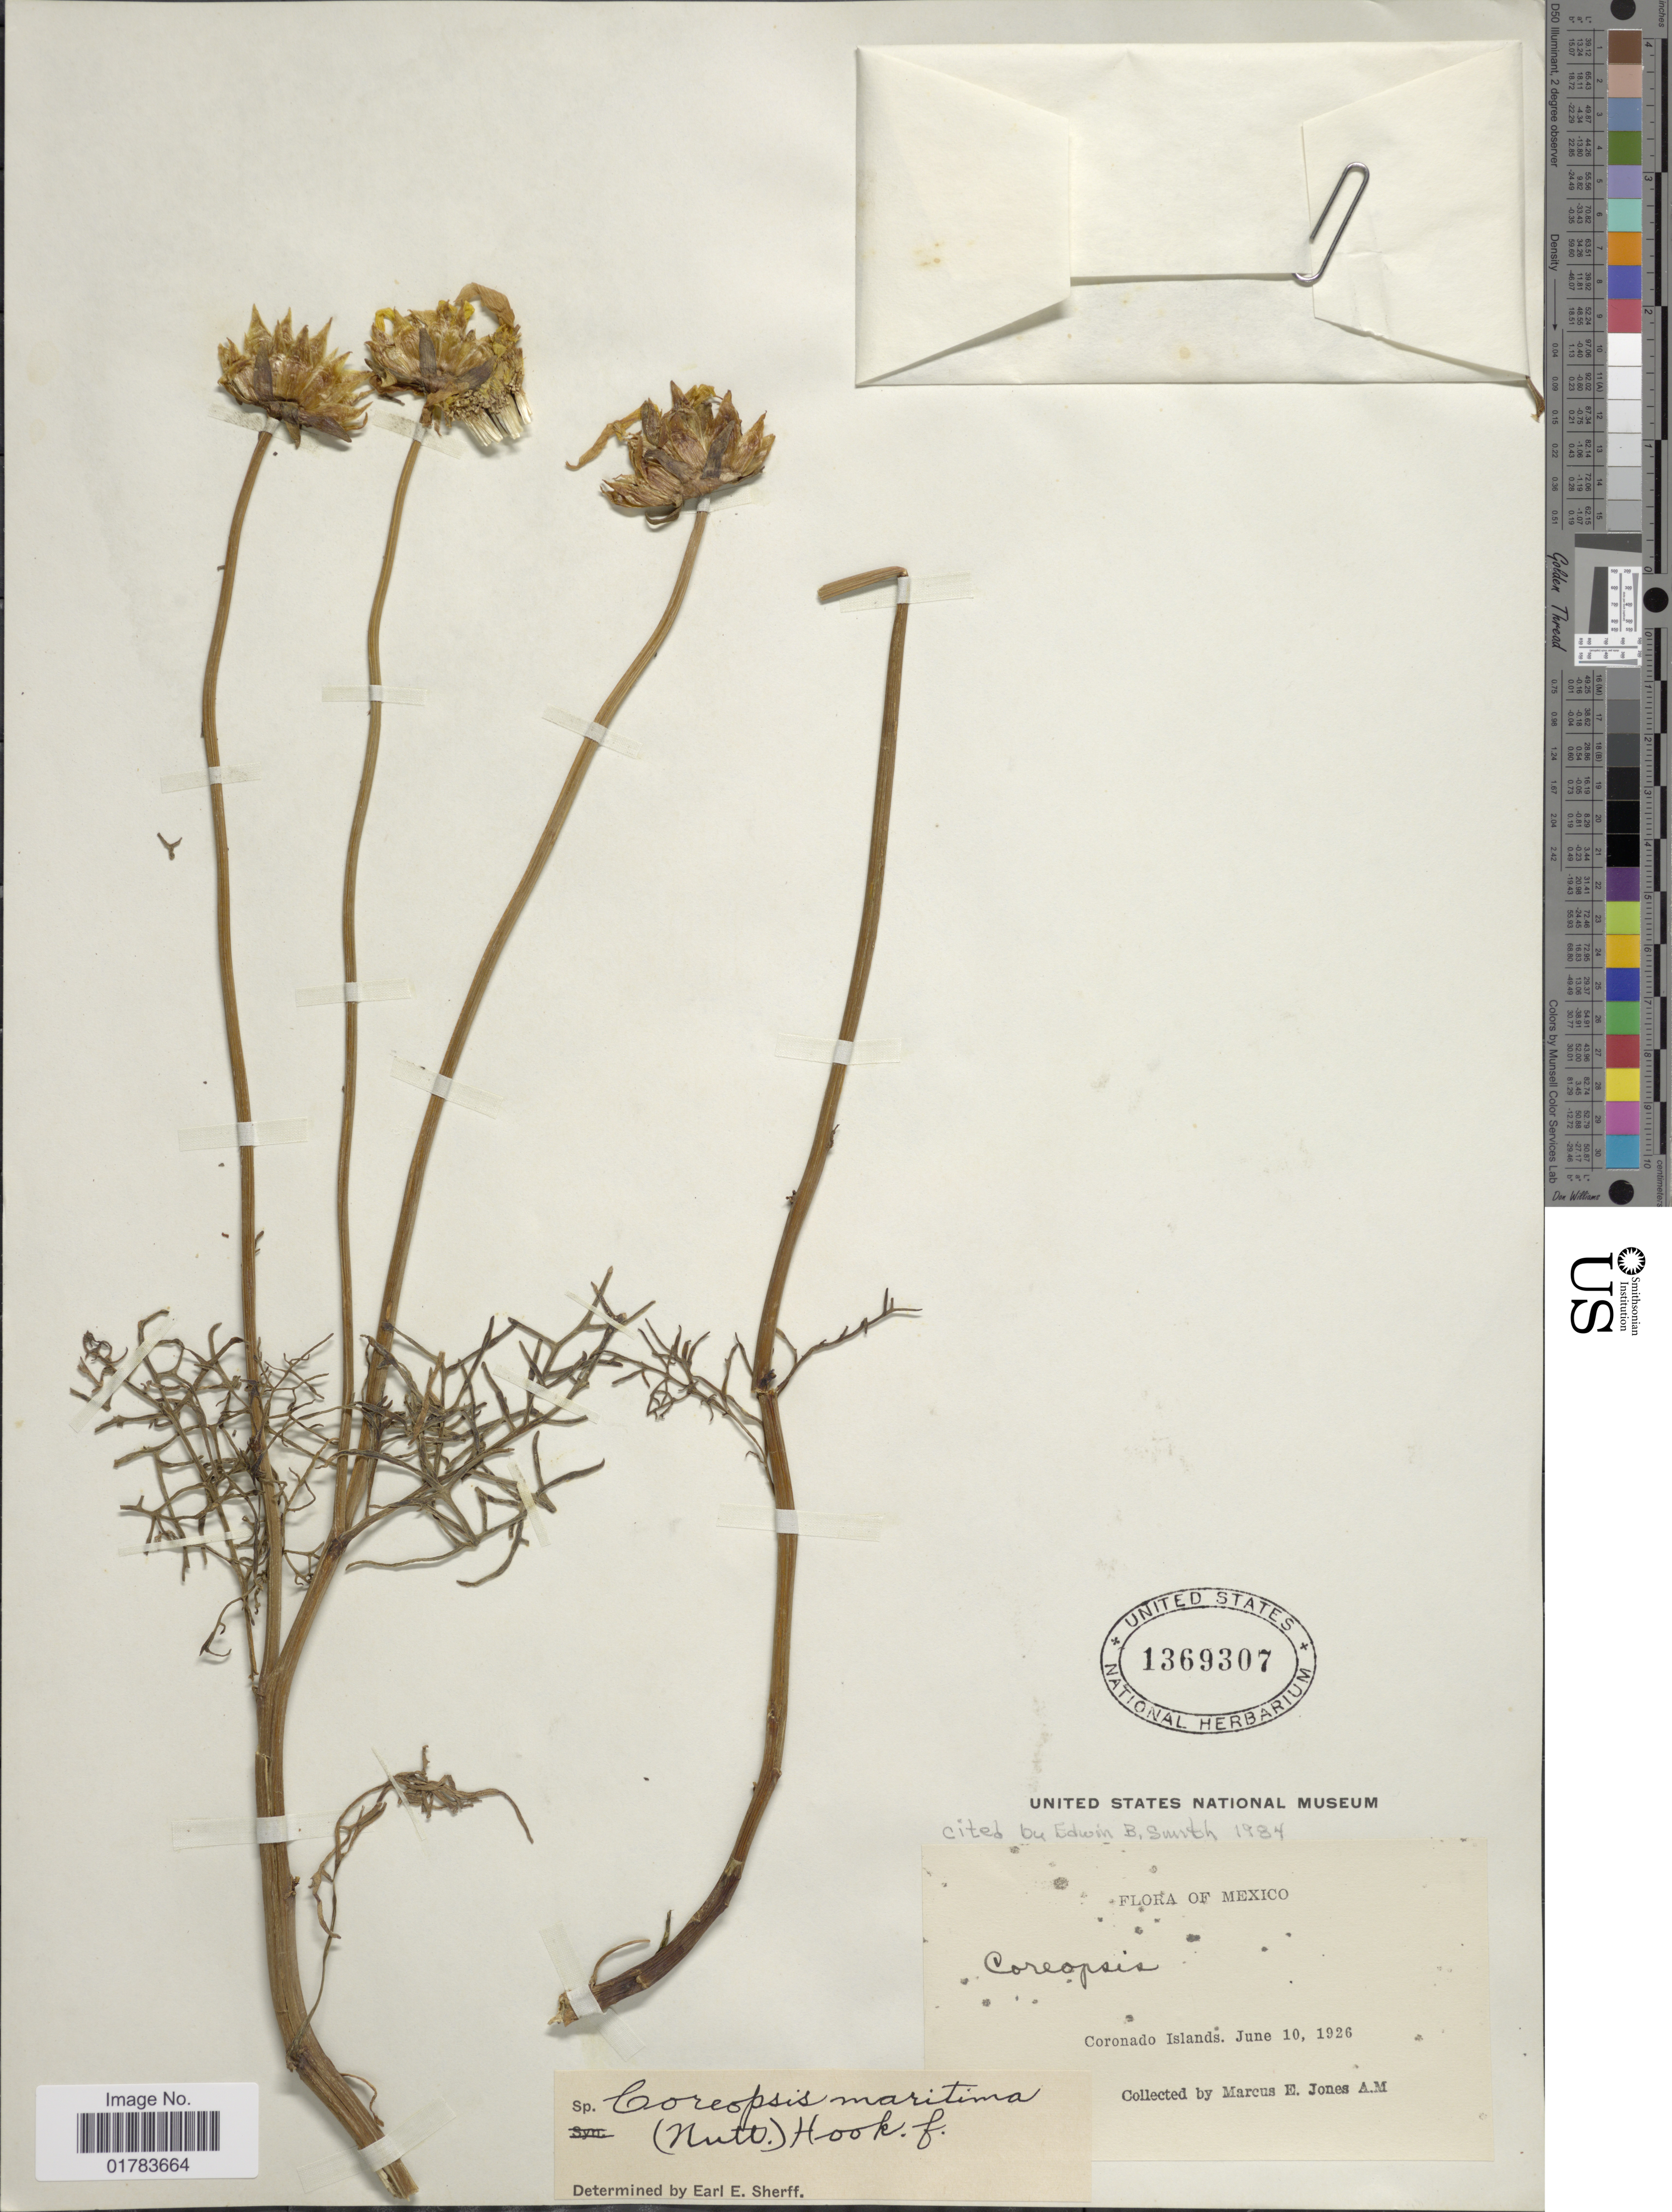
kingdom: Plantae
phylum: Tracheophyta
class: Magnoliopsida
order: Asterales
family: Asteraceae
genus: Coreopsis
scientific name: Coreopsis maritima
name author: (Nutt.) Hook. f.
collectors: M. E. Jones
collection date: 1926-06-10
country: Mexico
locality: Coronado Islands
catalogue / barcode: US 1369307